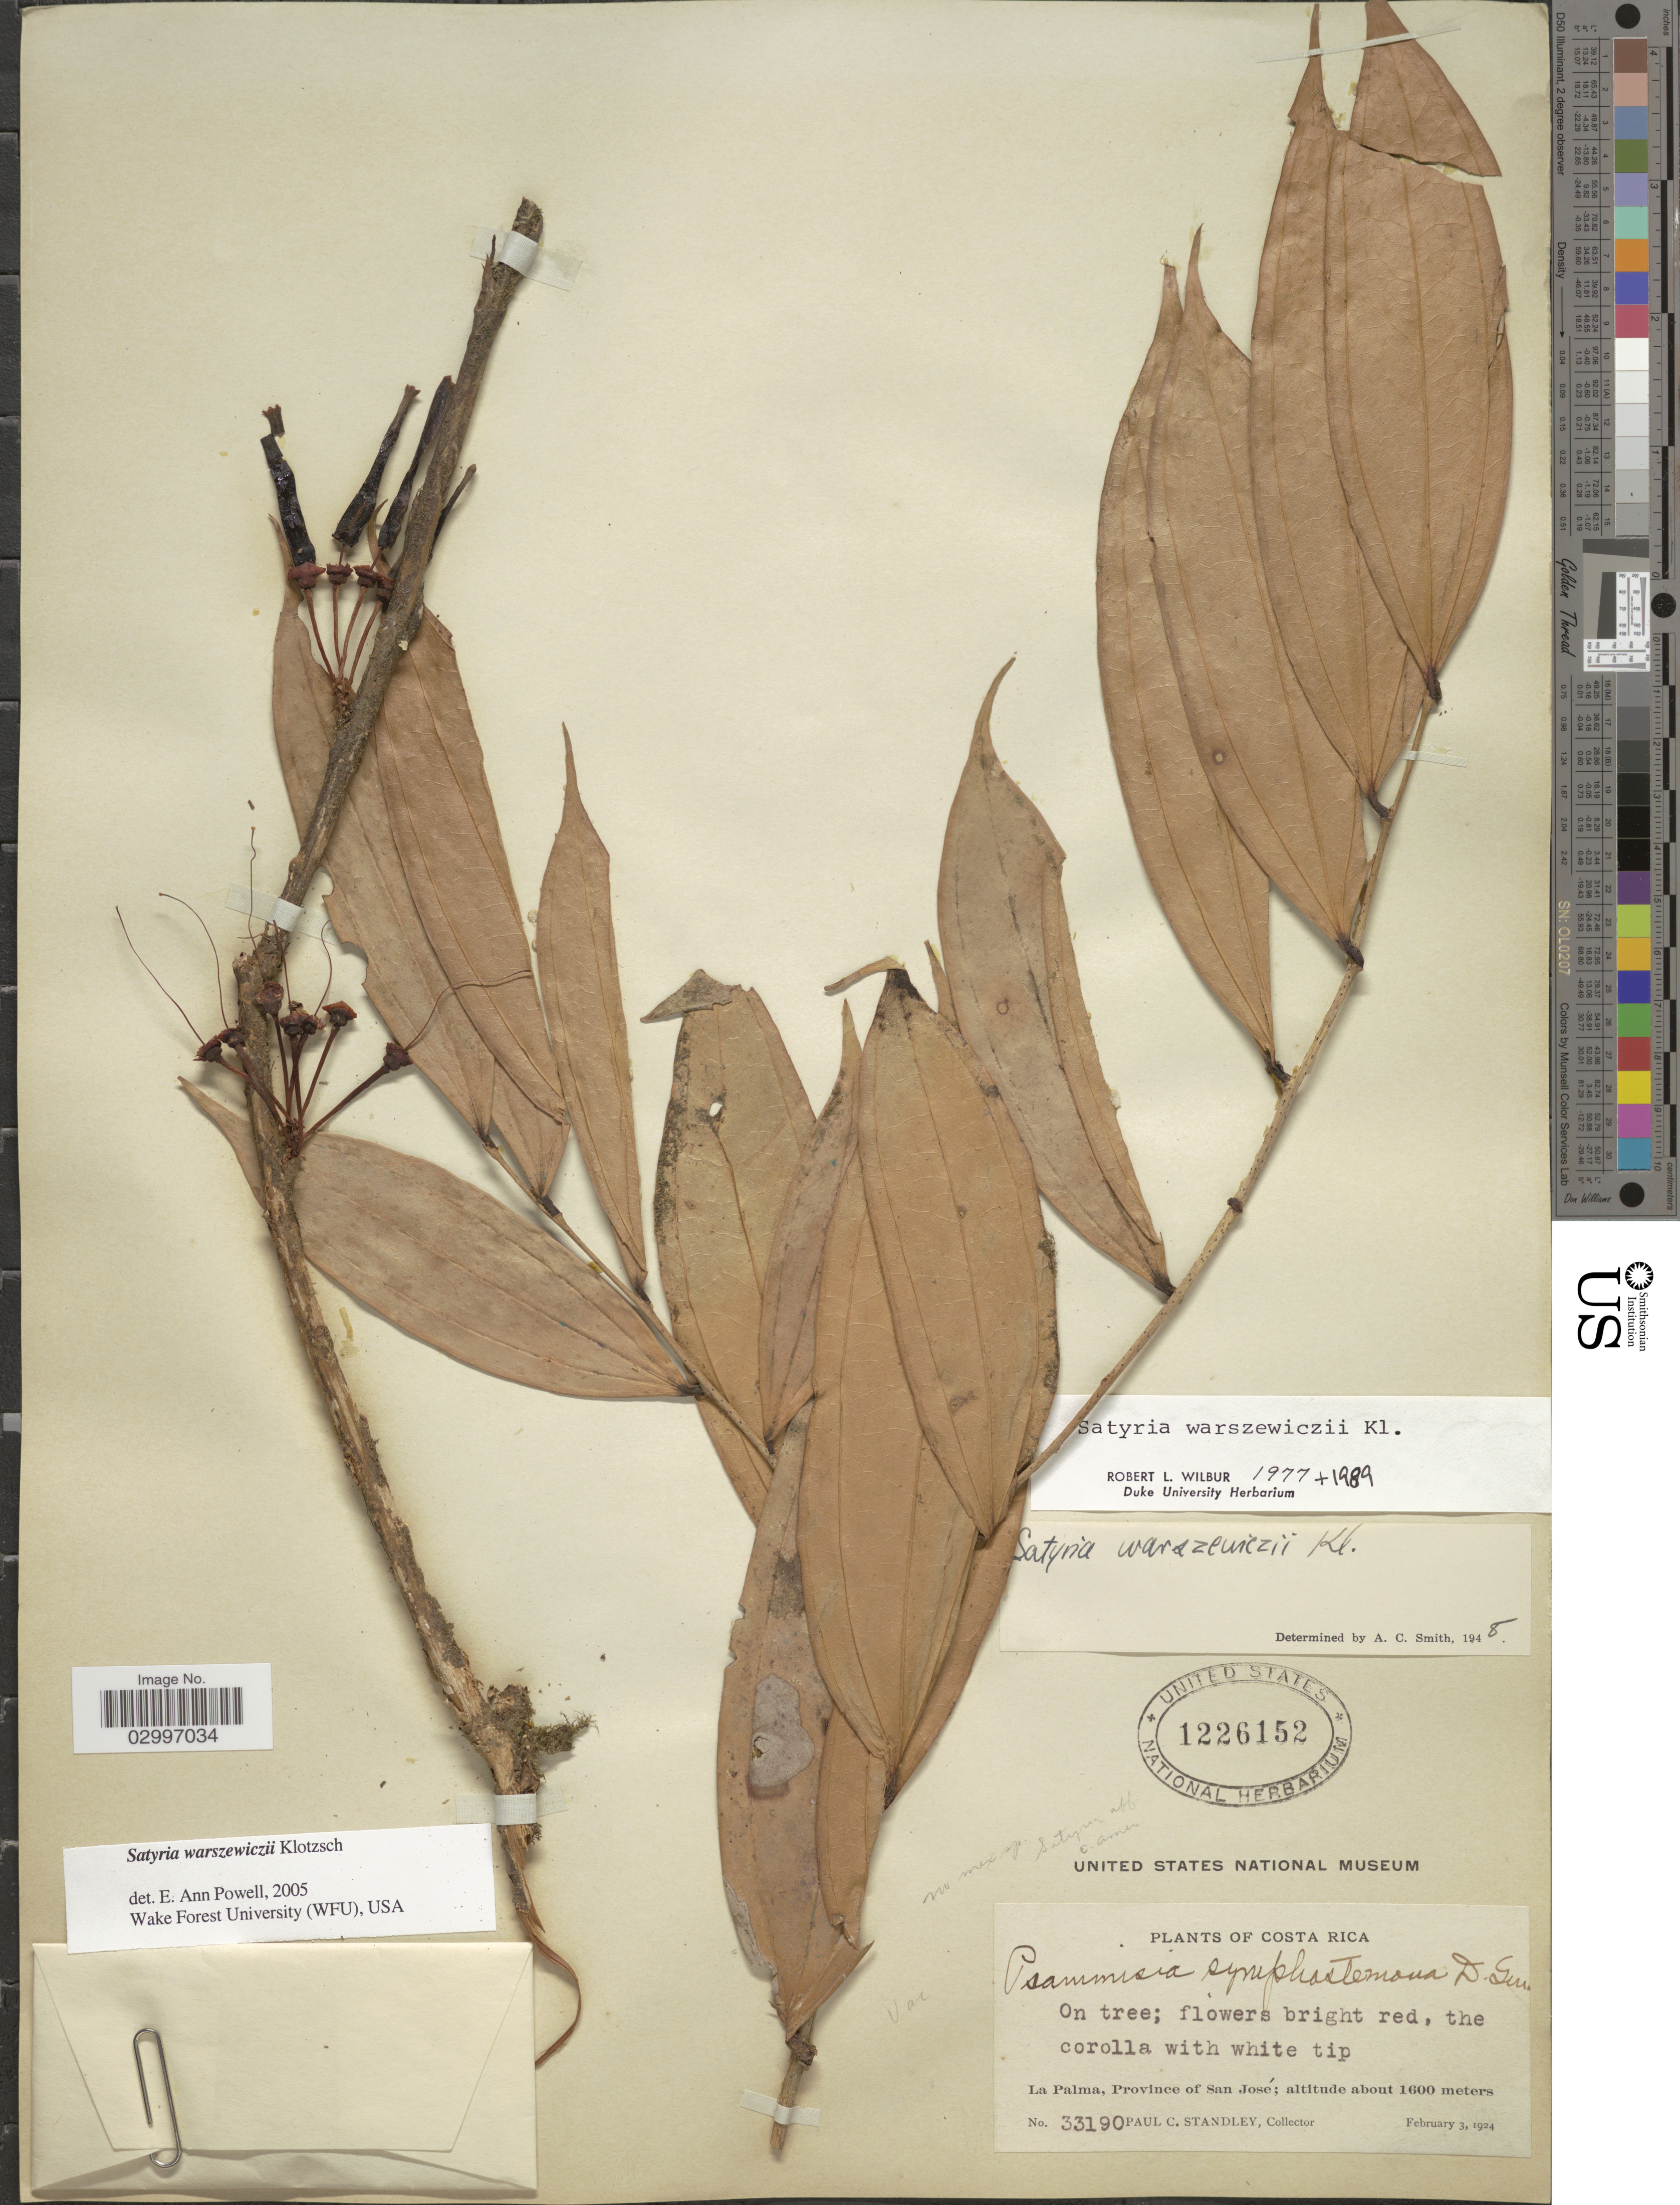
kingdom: Plantae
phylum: Tracheophyta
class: Magnoliopsida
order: Ericales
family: Ericaceae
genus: Satyria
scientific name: Satyria warszewiczii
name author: Klotzsch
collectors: P. C. Standley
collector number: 33190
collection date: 1924-02-03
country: Costa Rica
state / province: San José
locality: La Palma.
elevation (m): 1600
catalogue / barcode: US 1226152